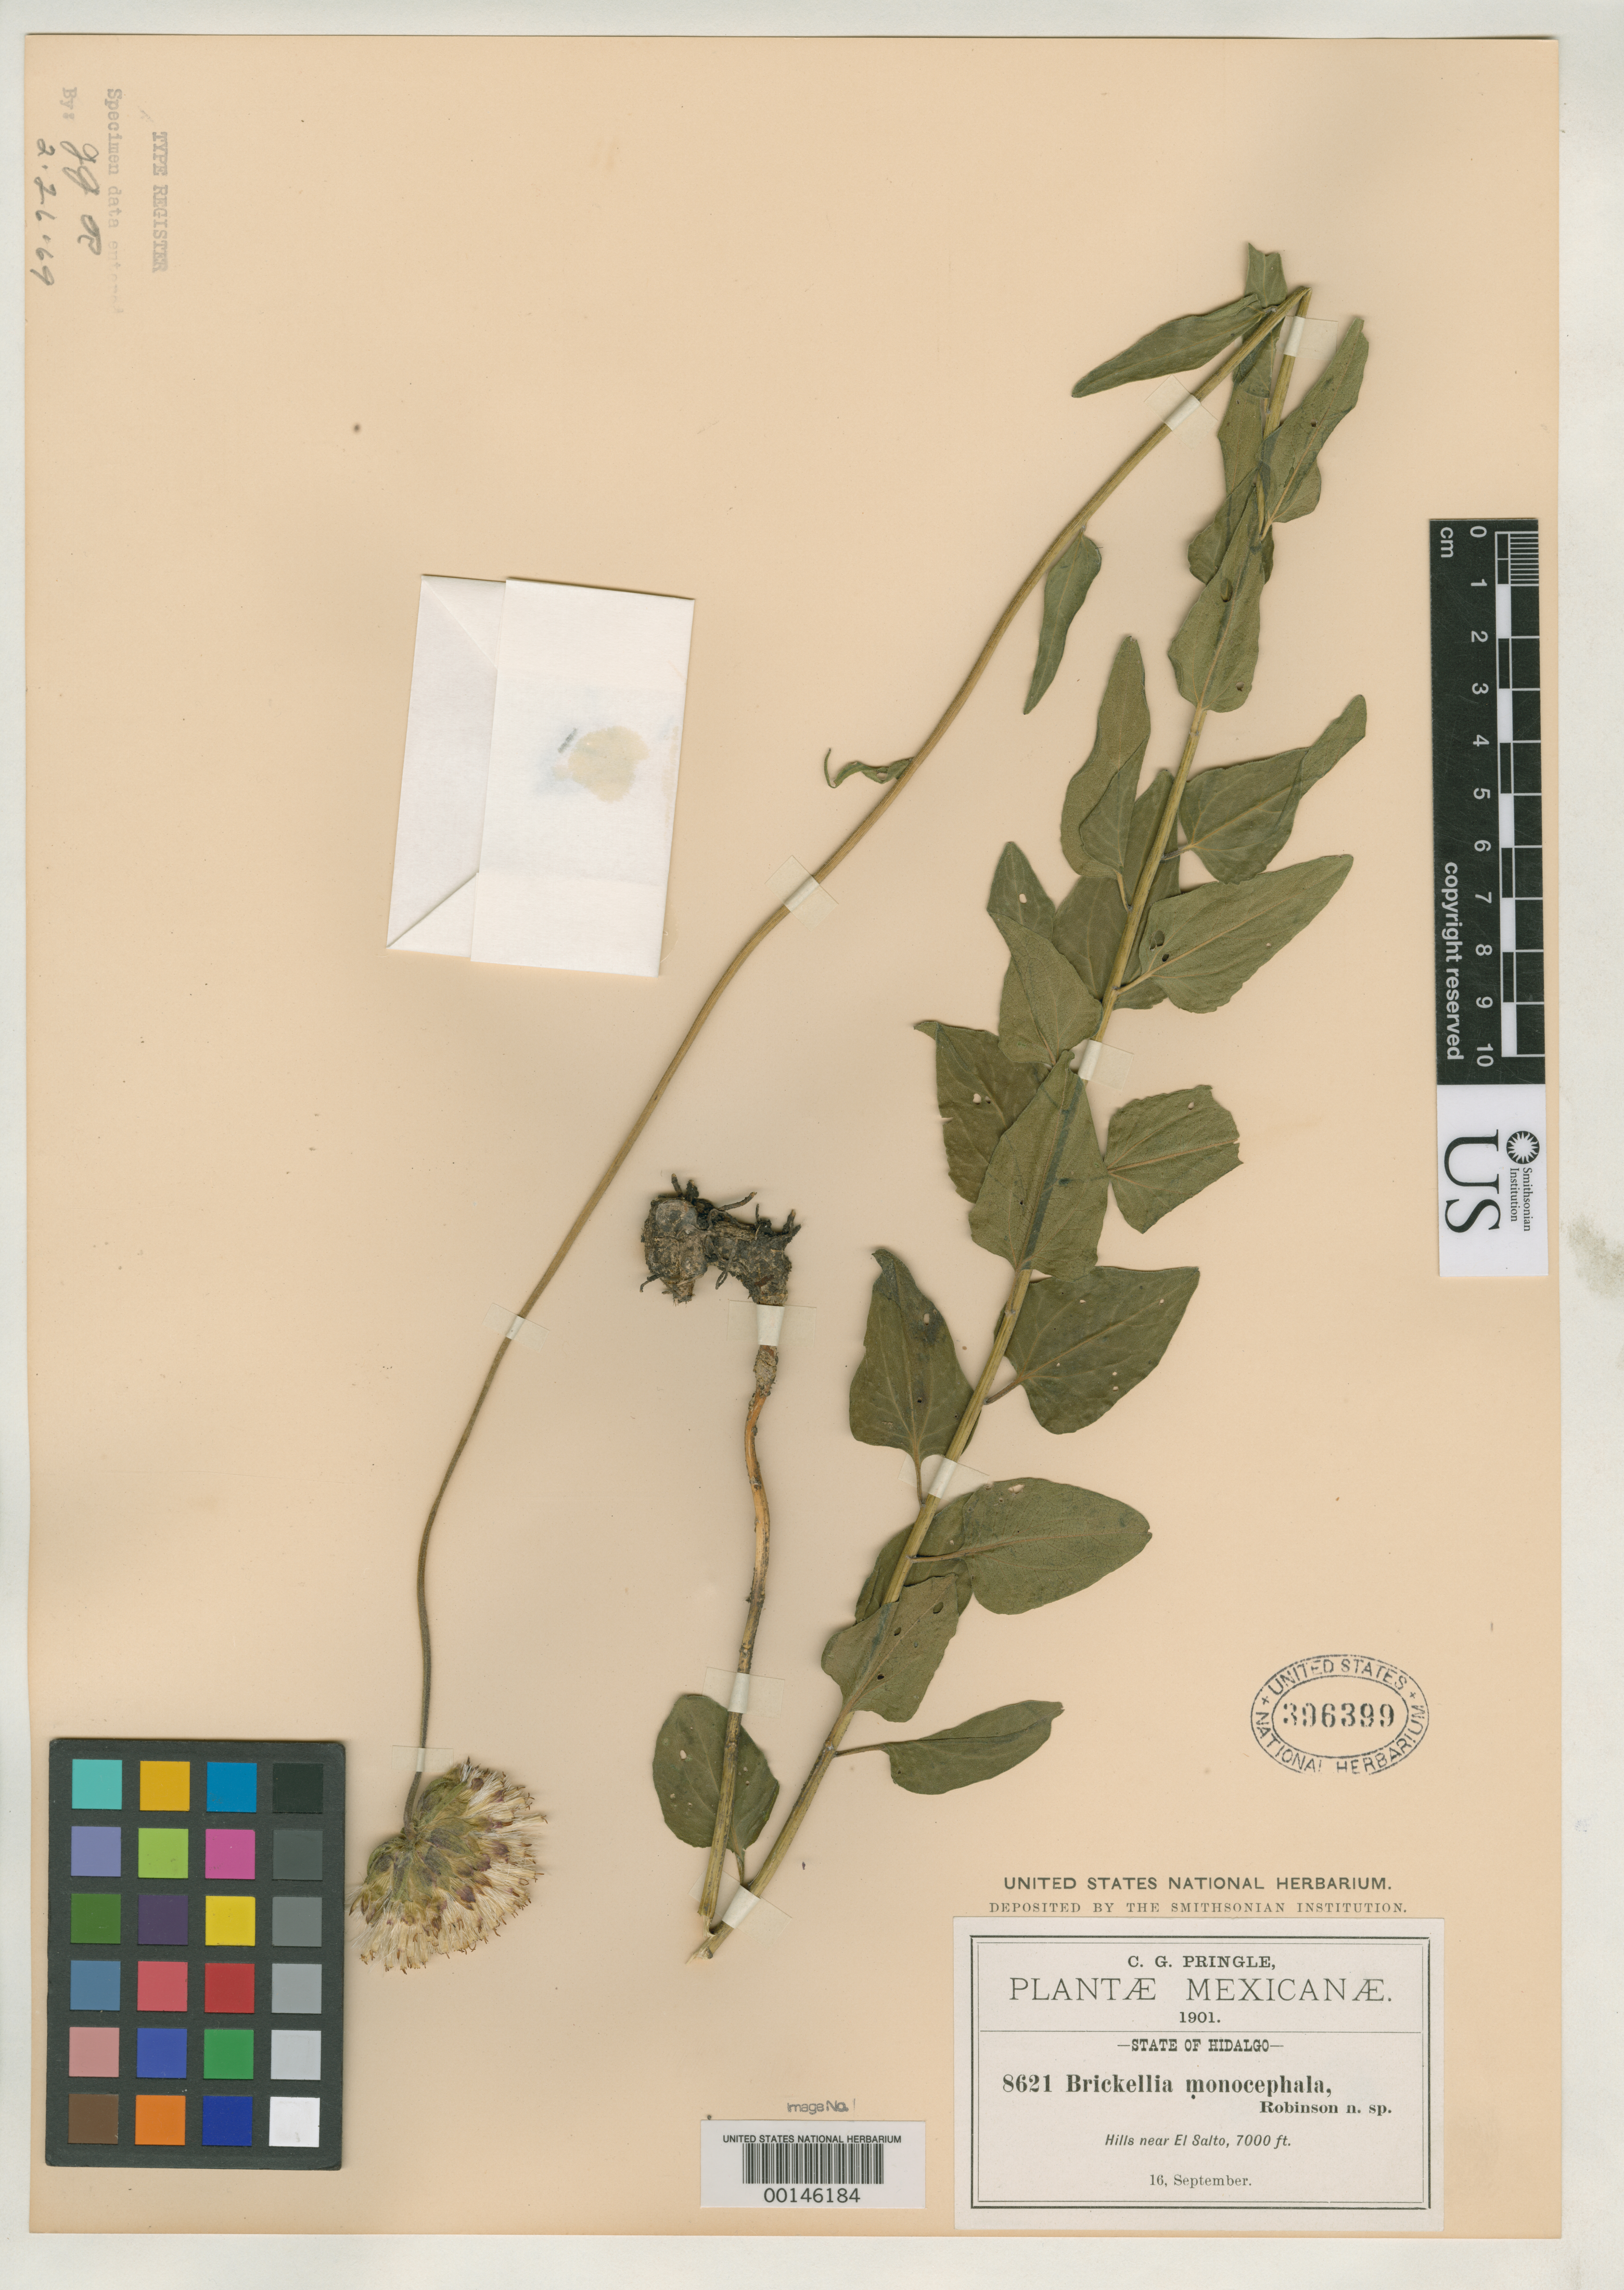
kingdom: Plantae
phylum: Tracheophyta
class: Magnoliopsida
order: Asterales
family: Asteraceae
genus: Brickellia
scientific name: Brickellia monocephala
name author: B.L. Rob.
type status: Isotype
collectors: C. G. Pringle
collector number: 8621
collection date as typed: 16 Sep 1901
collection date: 1901-09-16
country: Mexico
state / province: Hidalgo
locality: El Salto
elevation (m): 2150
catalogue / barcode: US 396399